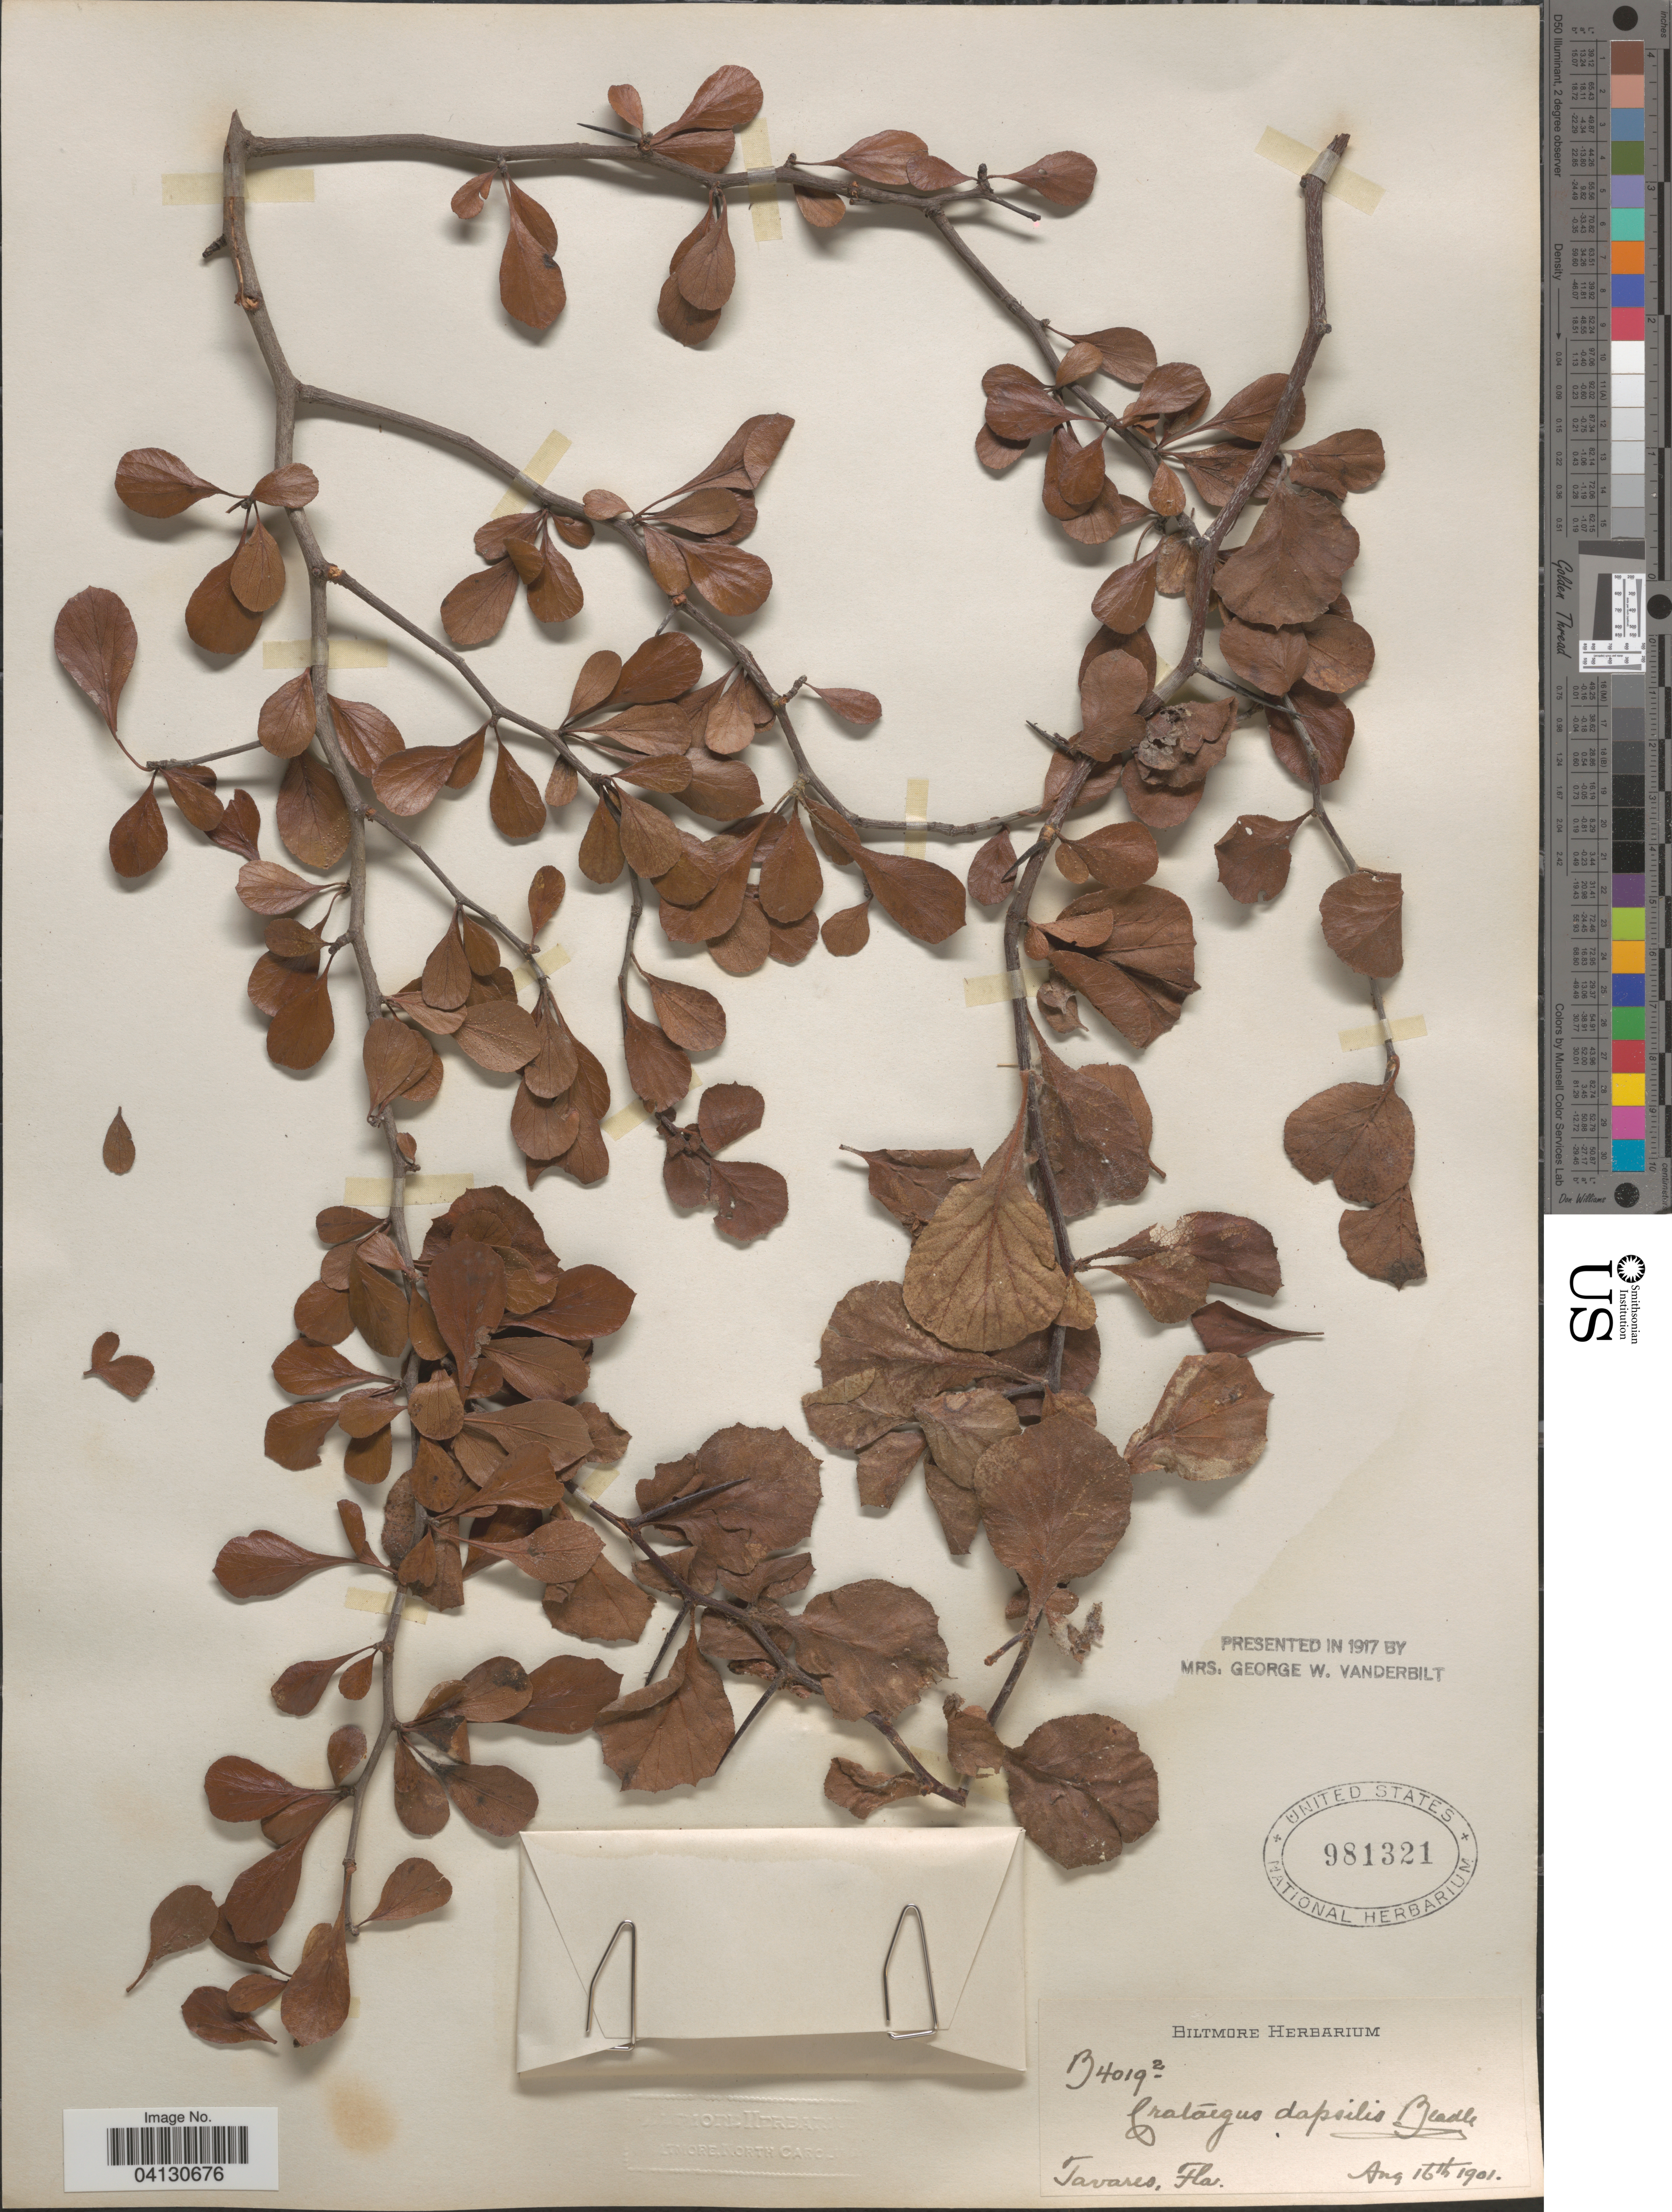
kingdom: Plantae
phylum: Tracheophyta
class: Magnoliopsida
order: Rosales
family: Rosaceae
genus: Crataegus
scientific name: Crataegus dapsilis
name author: Beadle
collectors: ex herb. Biltmore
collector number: B40192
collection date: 1901-08-16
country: United States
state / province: Florida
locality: Tavares.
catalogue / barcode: US 981321